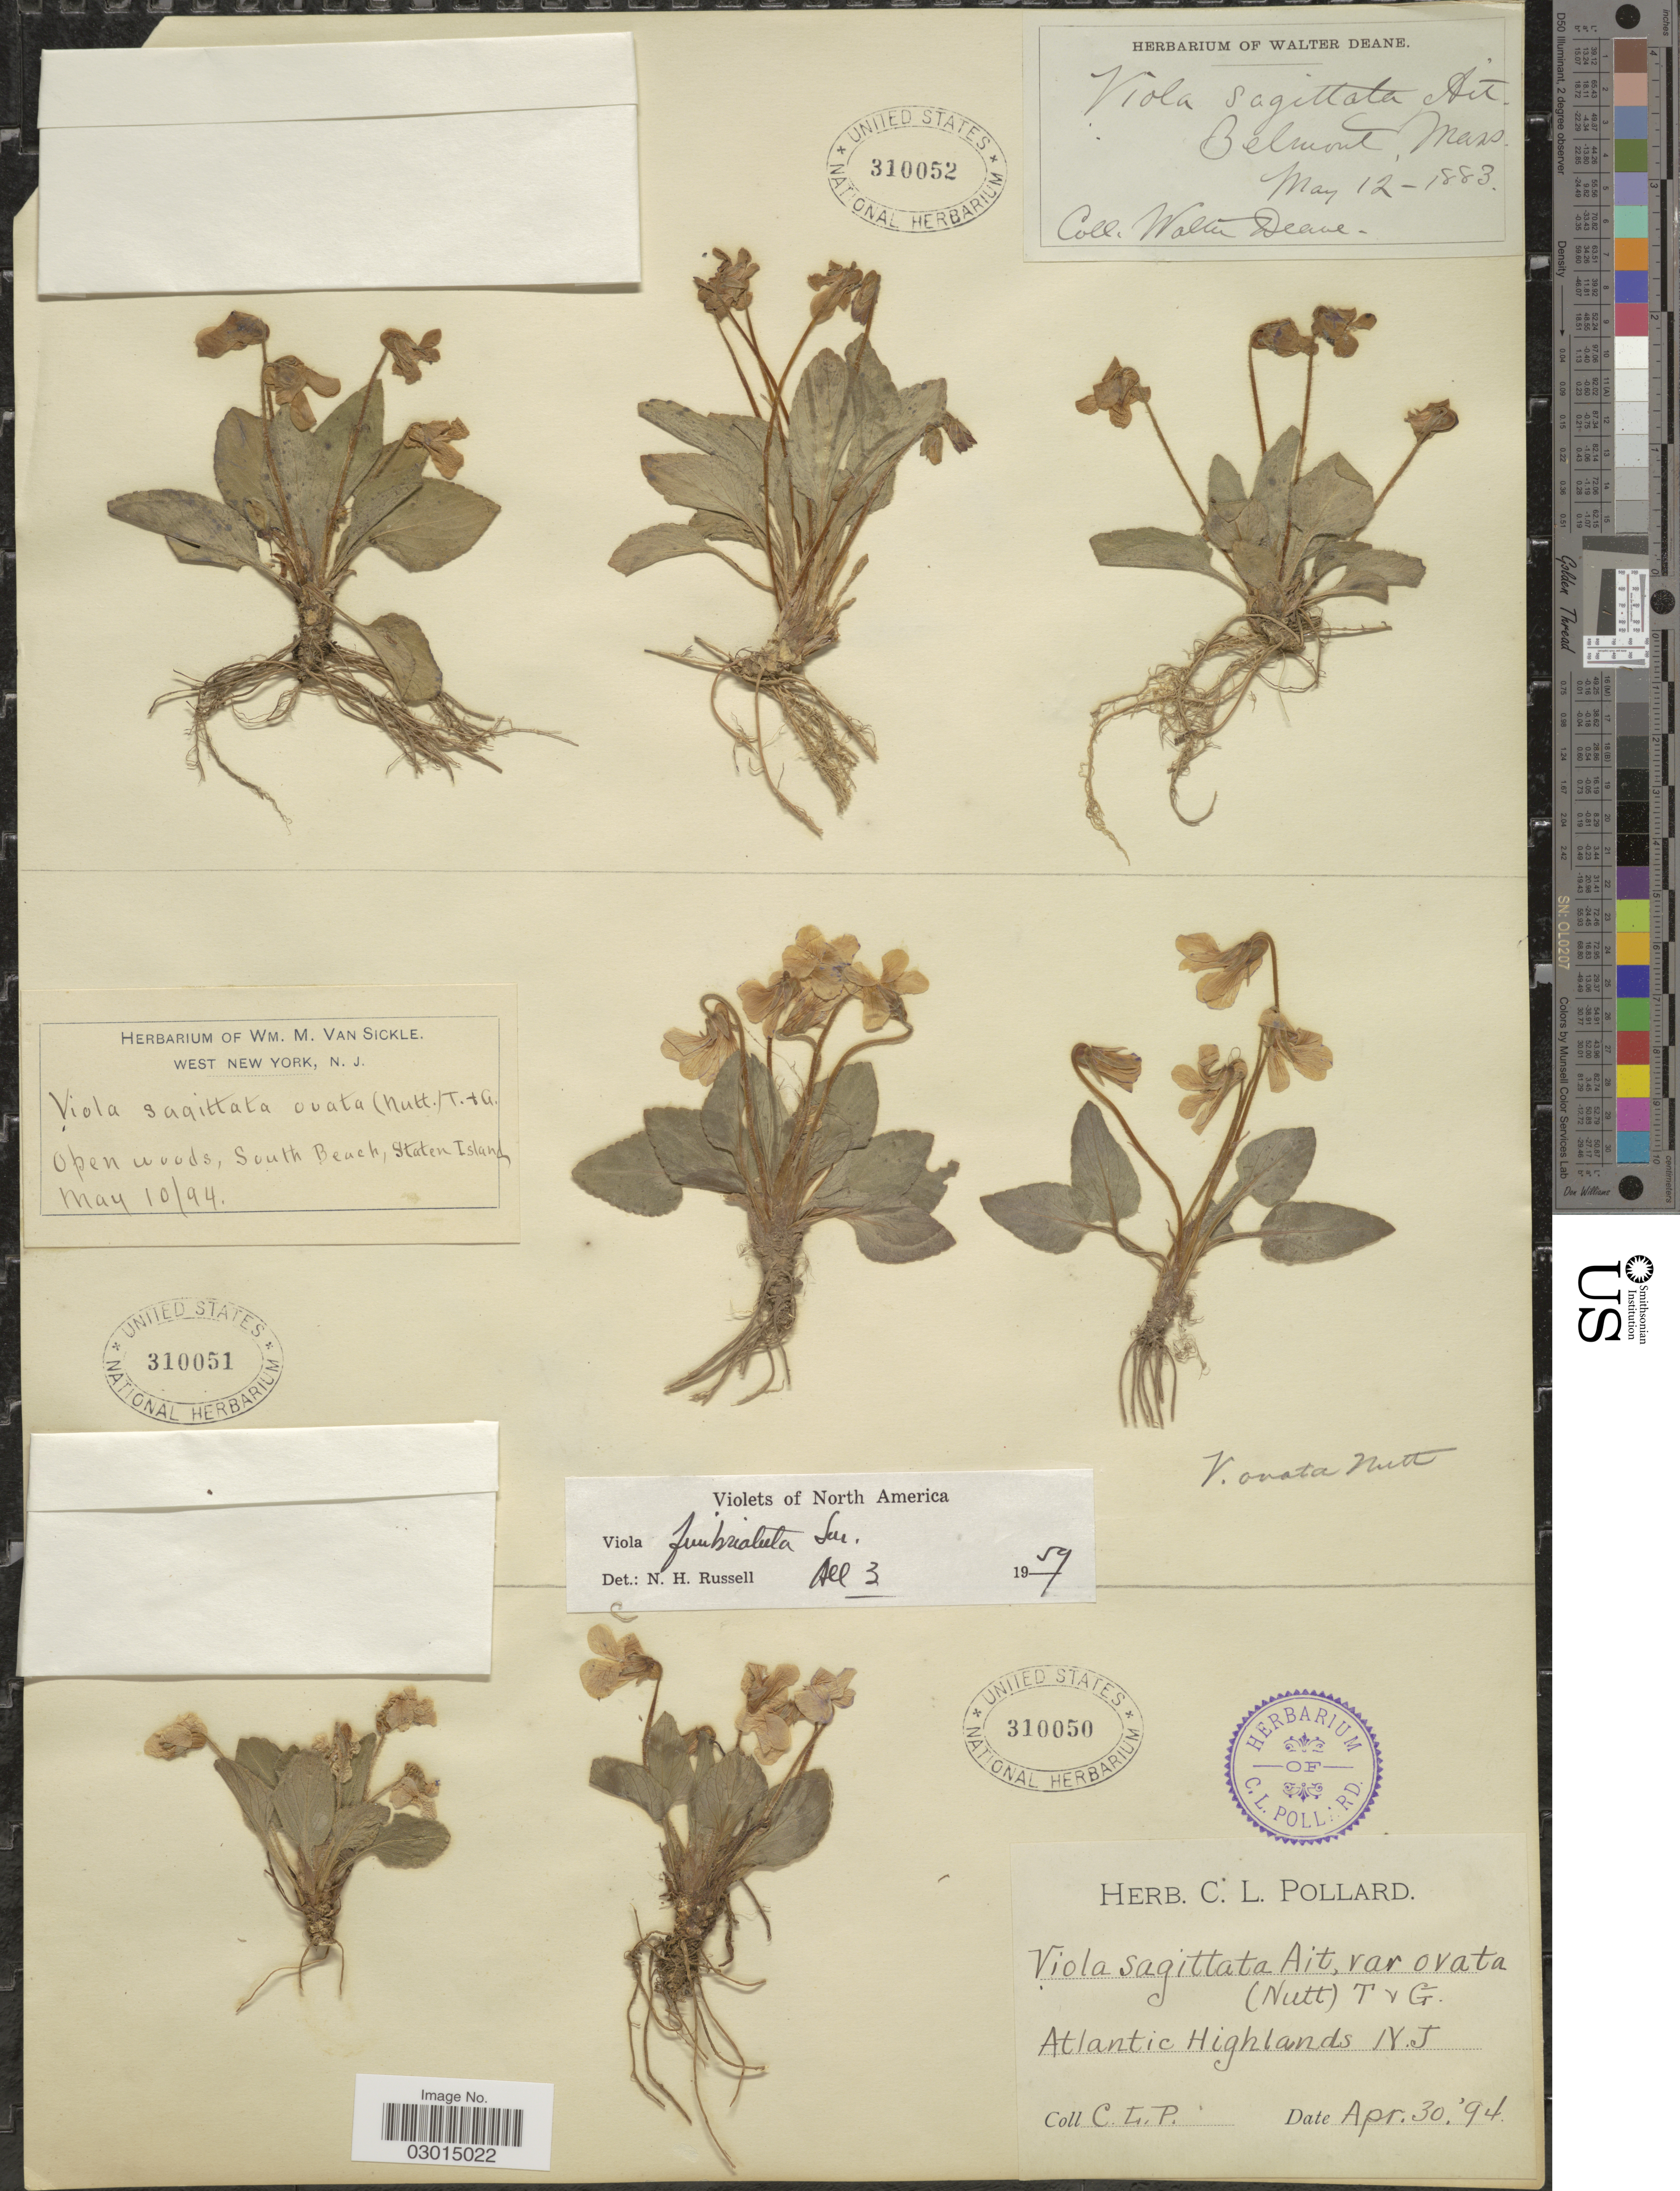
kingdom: Plantae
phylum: Tracheophyta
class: Magnoliopsida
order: Malpighiales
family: Violaceae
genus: Viola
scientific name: Viola fimbriatula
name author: Small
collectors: ex herb. Wm. M. Van Sickle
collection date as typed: Transcribed d/m/y: 10/5/94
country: United States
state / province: New Jersey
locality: Open woods, South Beach, Staten Island.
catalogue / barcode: US 310051-2